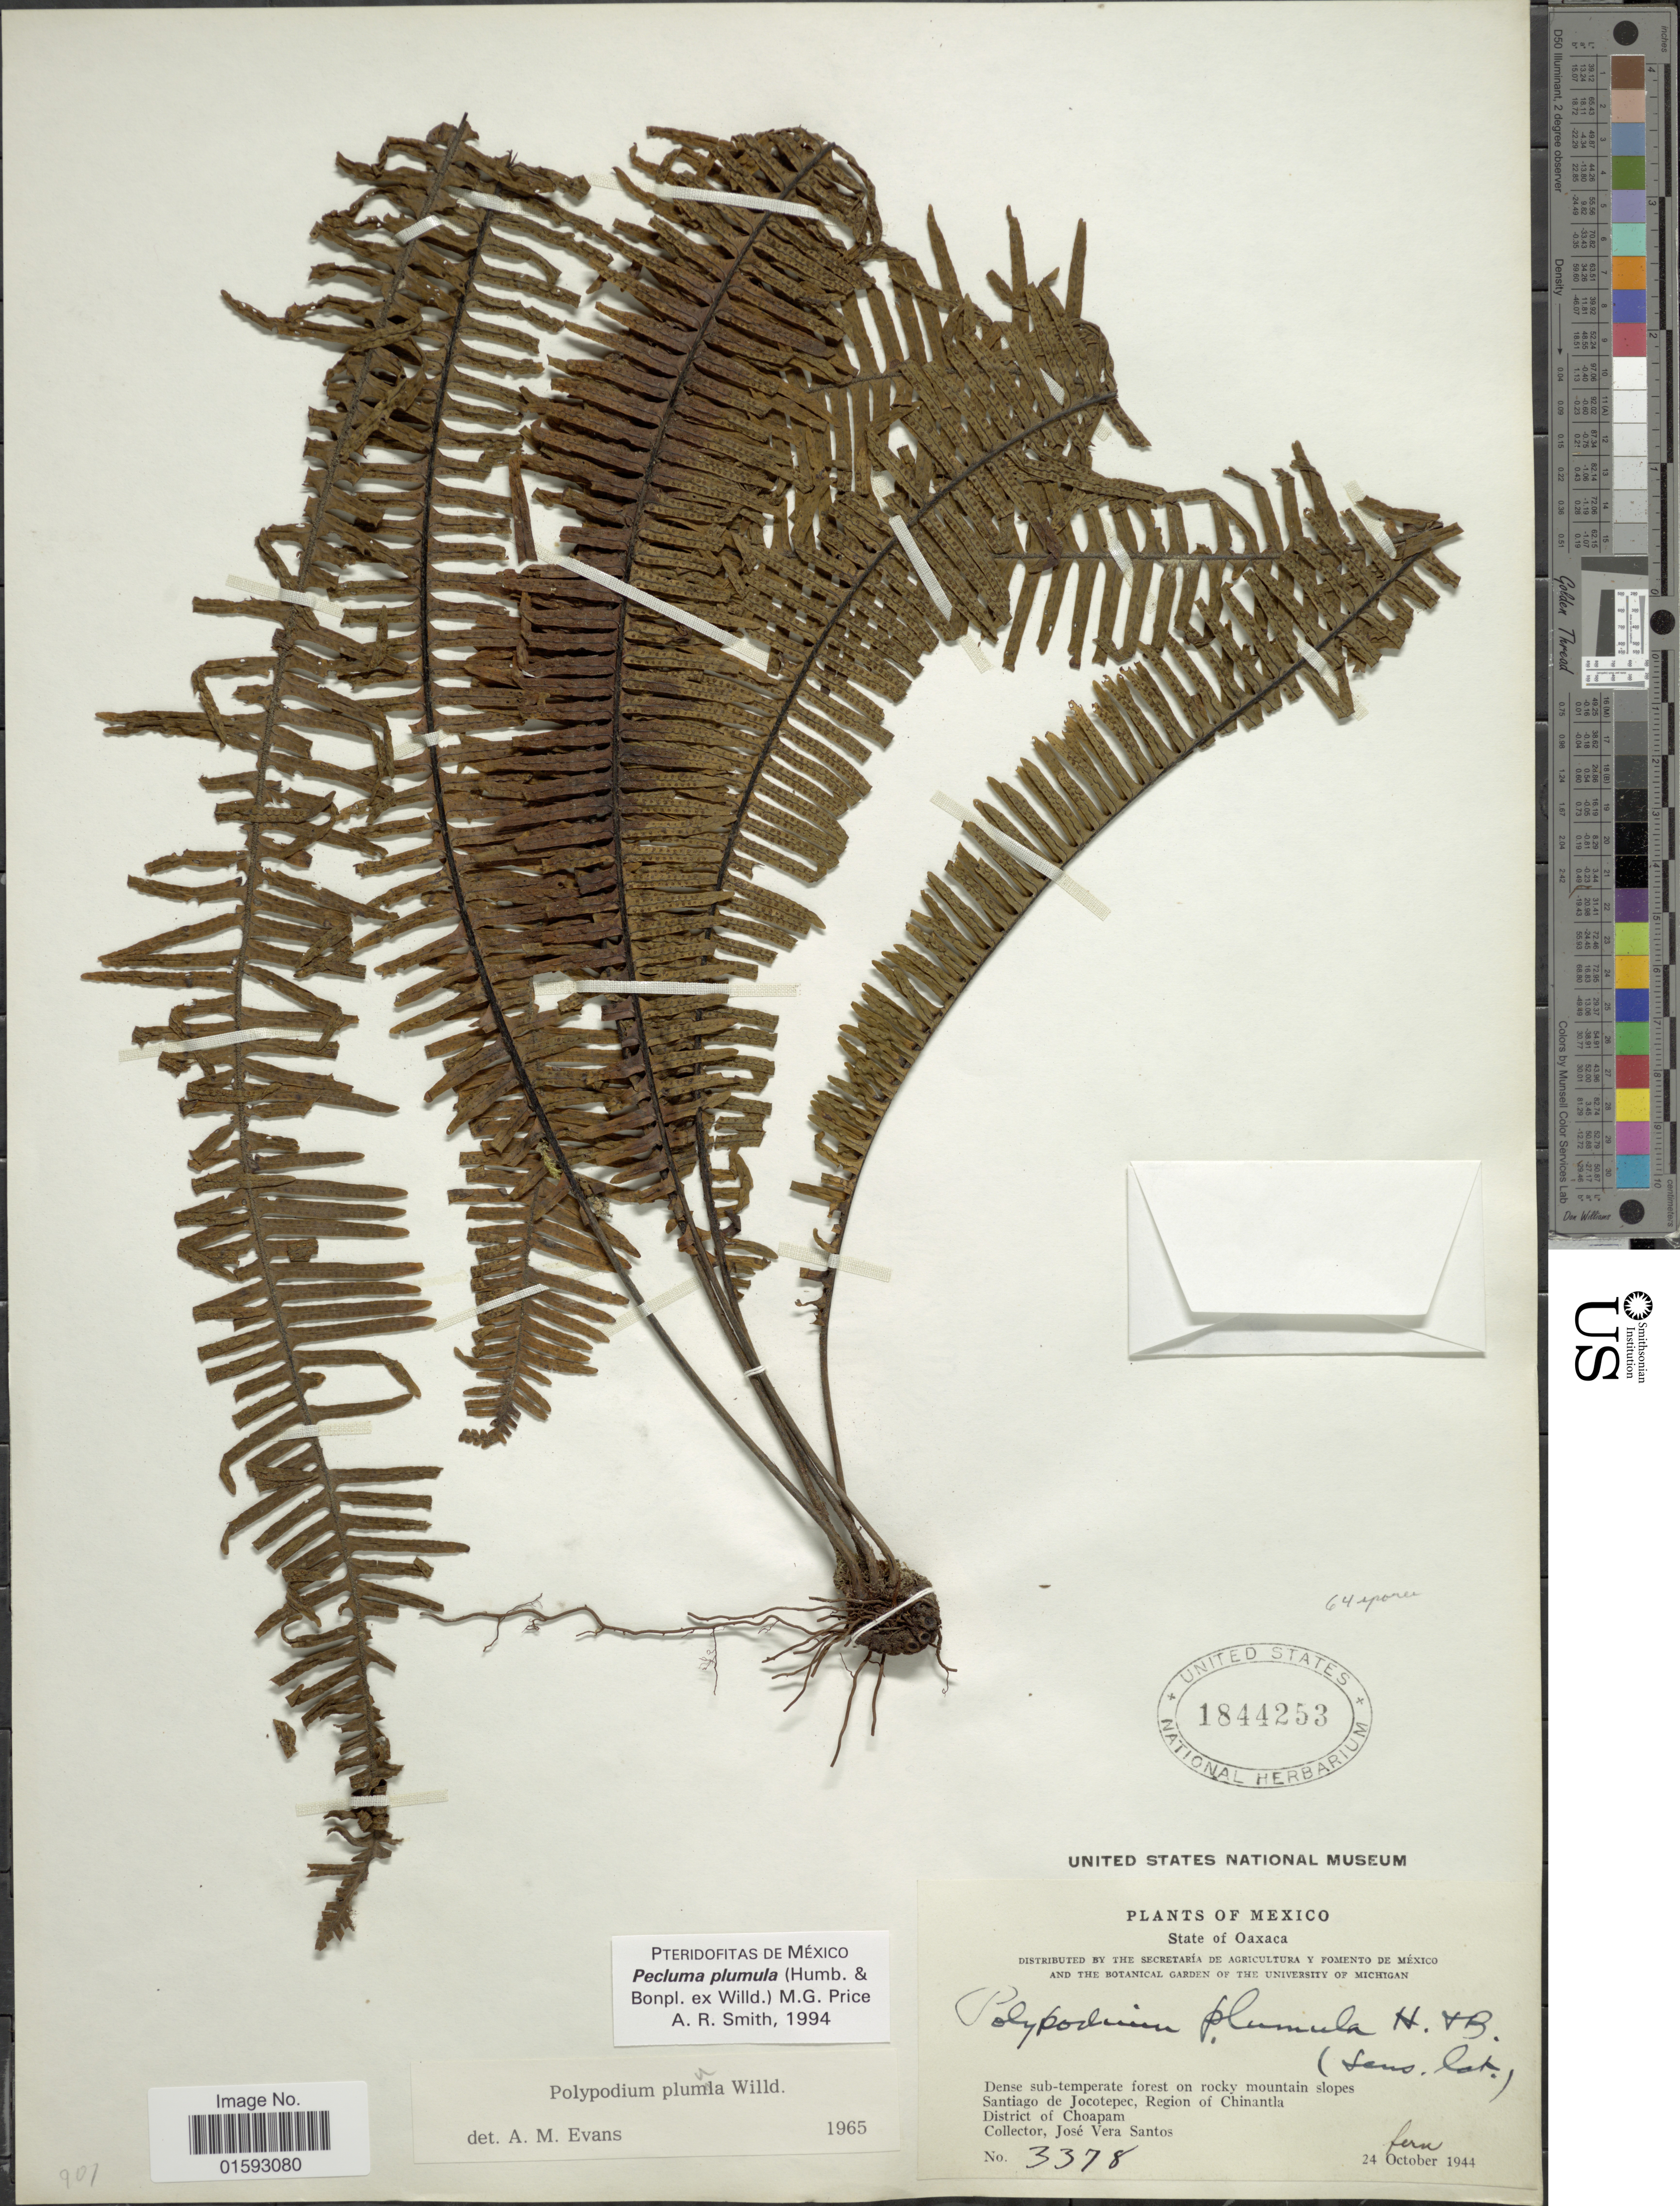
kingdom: Plantae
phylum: Tracheophyta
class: Polypodiopsida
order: Polypodiales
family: Polypodiaceae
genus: Pecluma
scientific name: Pecluma plumula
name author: (Humb. & Bonpl. ex Willd.) M.G. Price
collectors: J. V. Santos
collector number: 3378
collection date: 1944-10-24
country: Mexico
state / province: Oaxaca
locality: Dense sub- temperate forest on rocky mountain slopes, Santiago de Jocotepec, Region of Chinantla, District of Choapam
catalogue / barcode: US 1844253